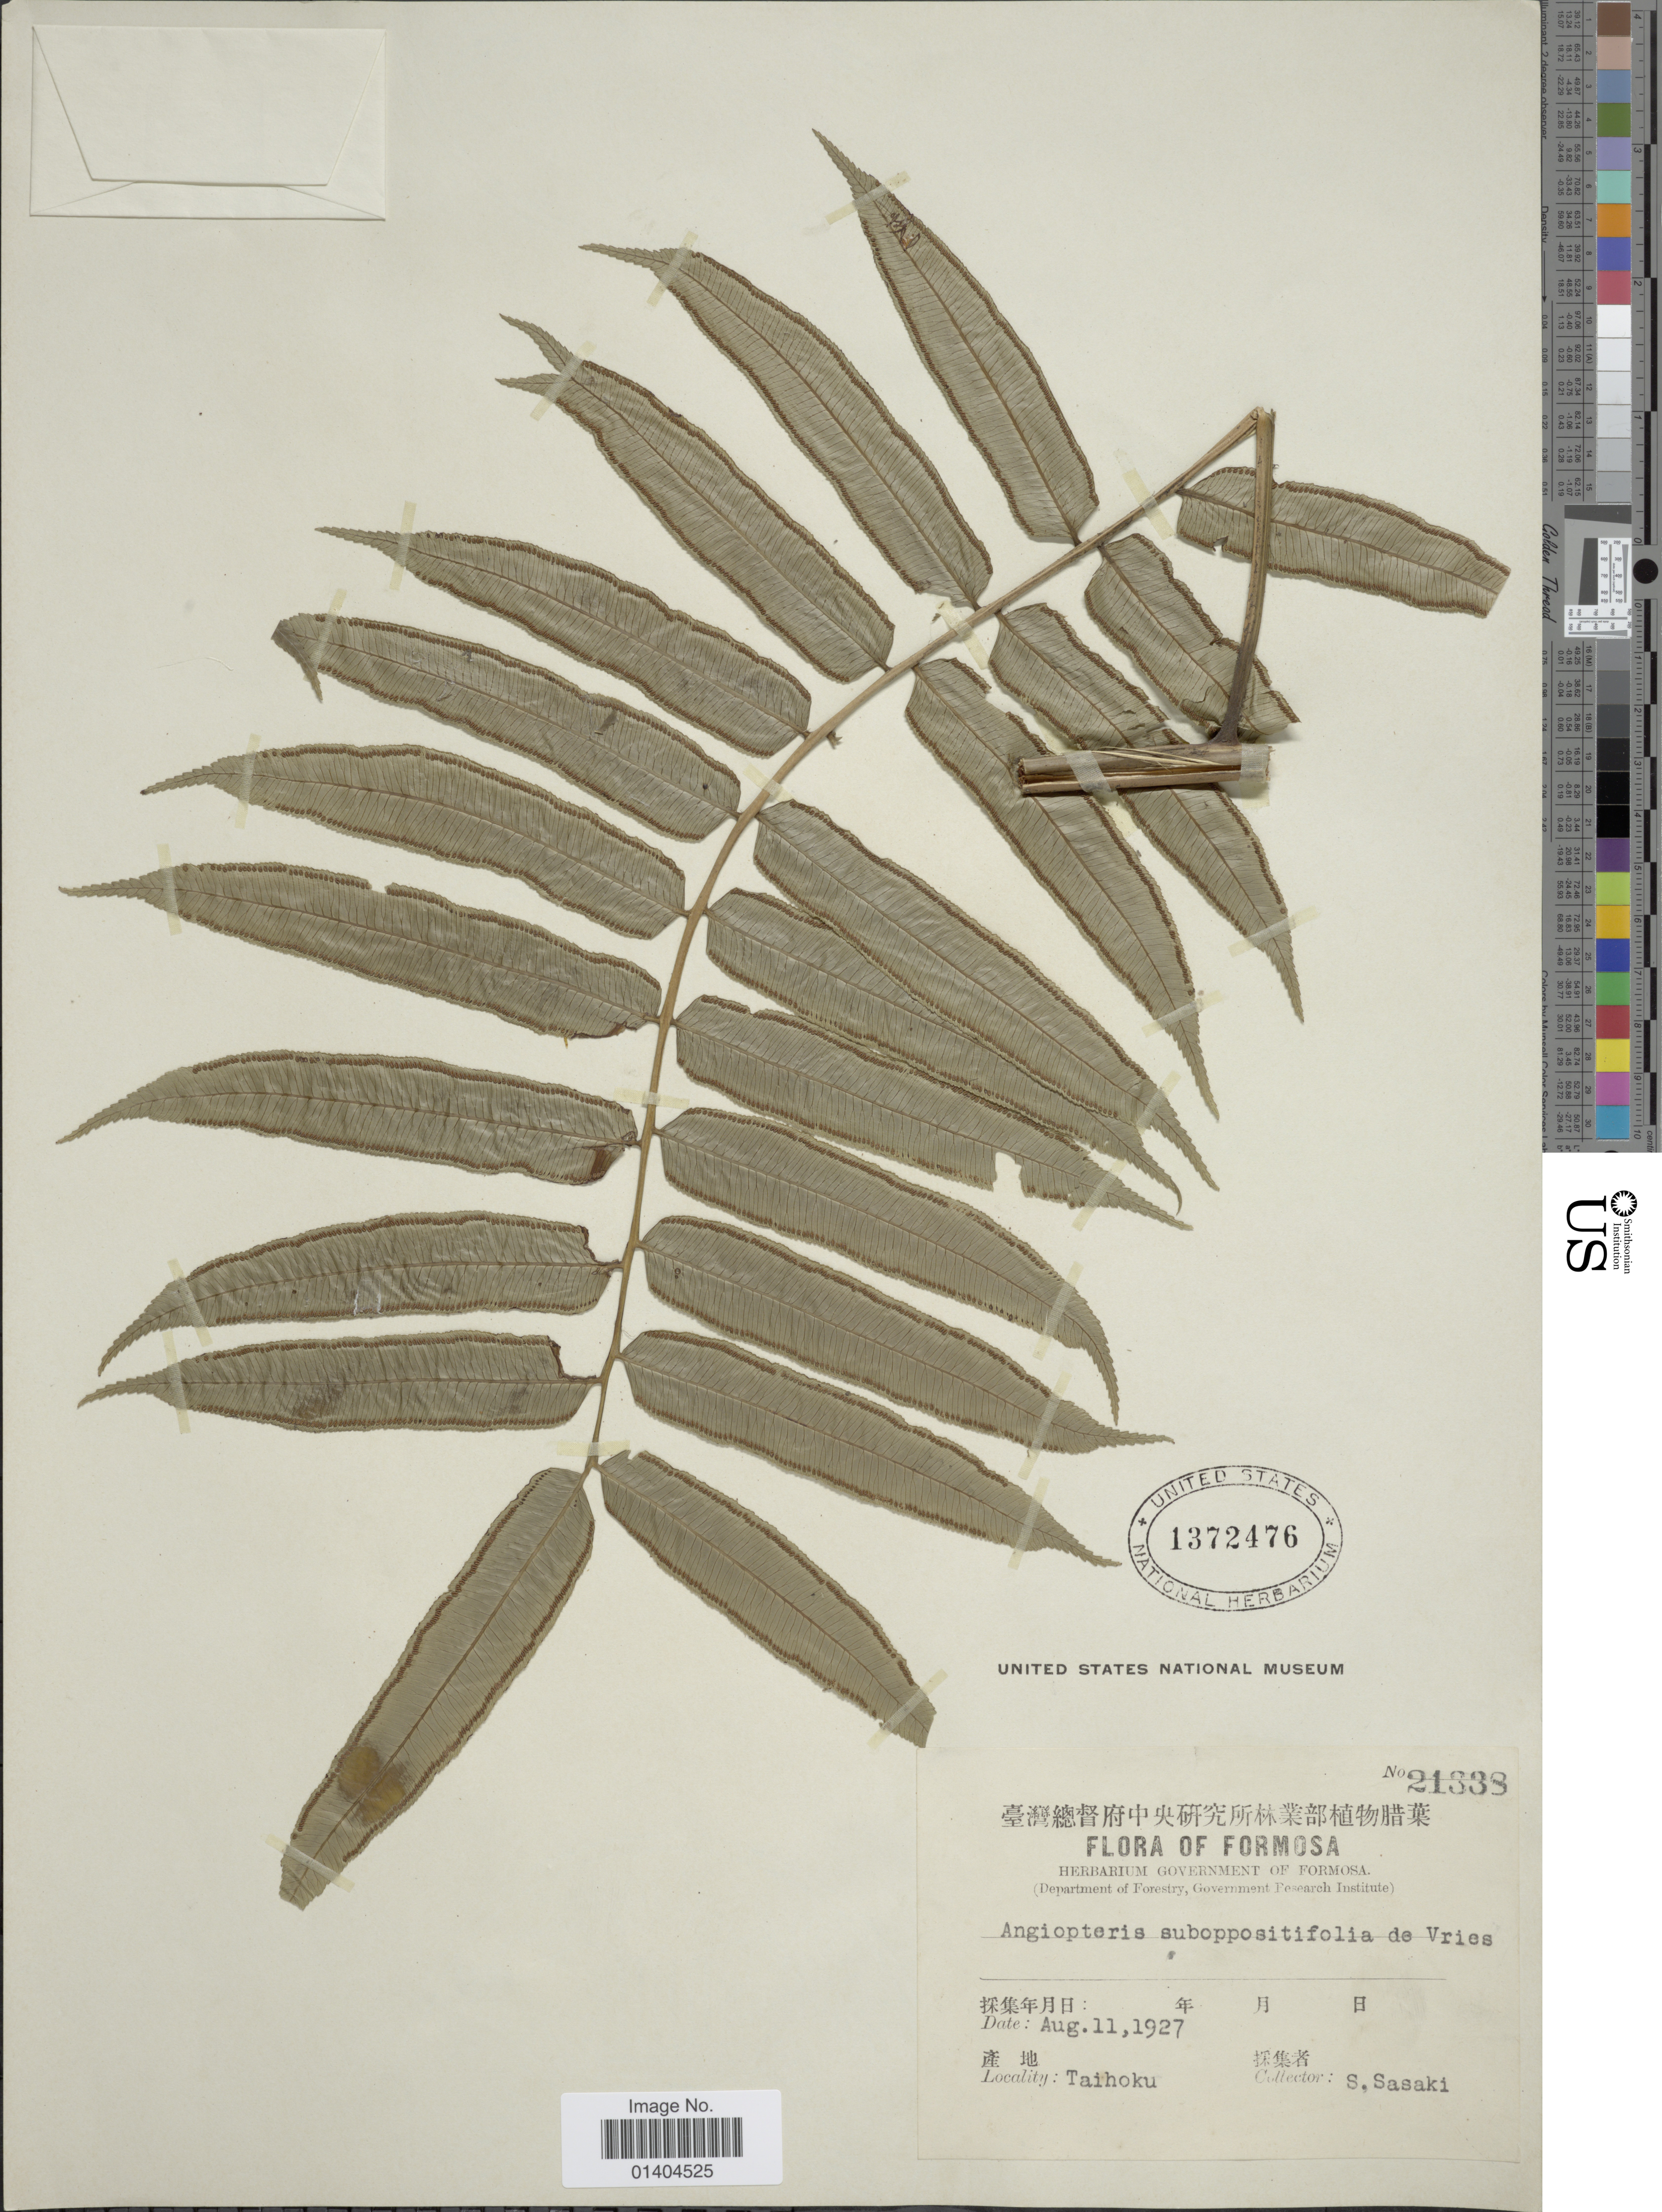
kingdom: Plantae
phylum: Tracheophyta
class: Polypodiopsida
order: Marattiales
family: Marattiaceae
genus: Angiopteris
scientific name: Angiopteris suboppositifolia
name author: de Vriese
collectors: S. Sasaki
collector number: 21338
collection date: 1927-08-11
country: Taiwan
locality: Taihoku.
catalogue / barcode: US 1372476